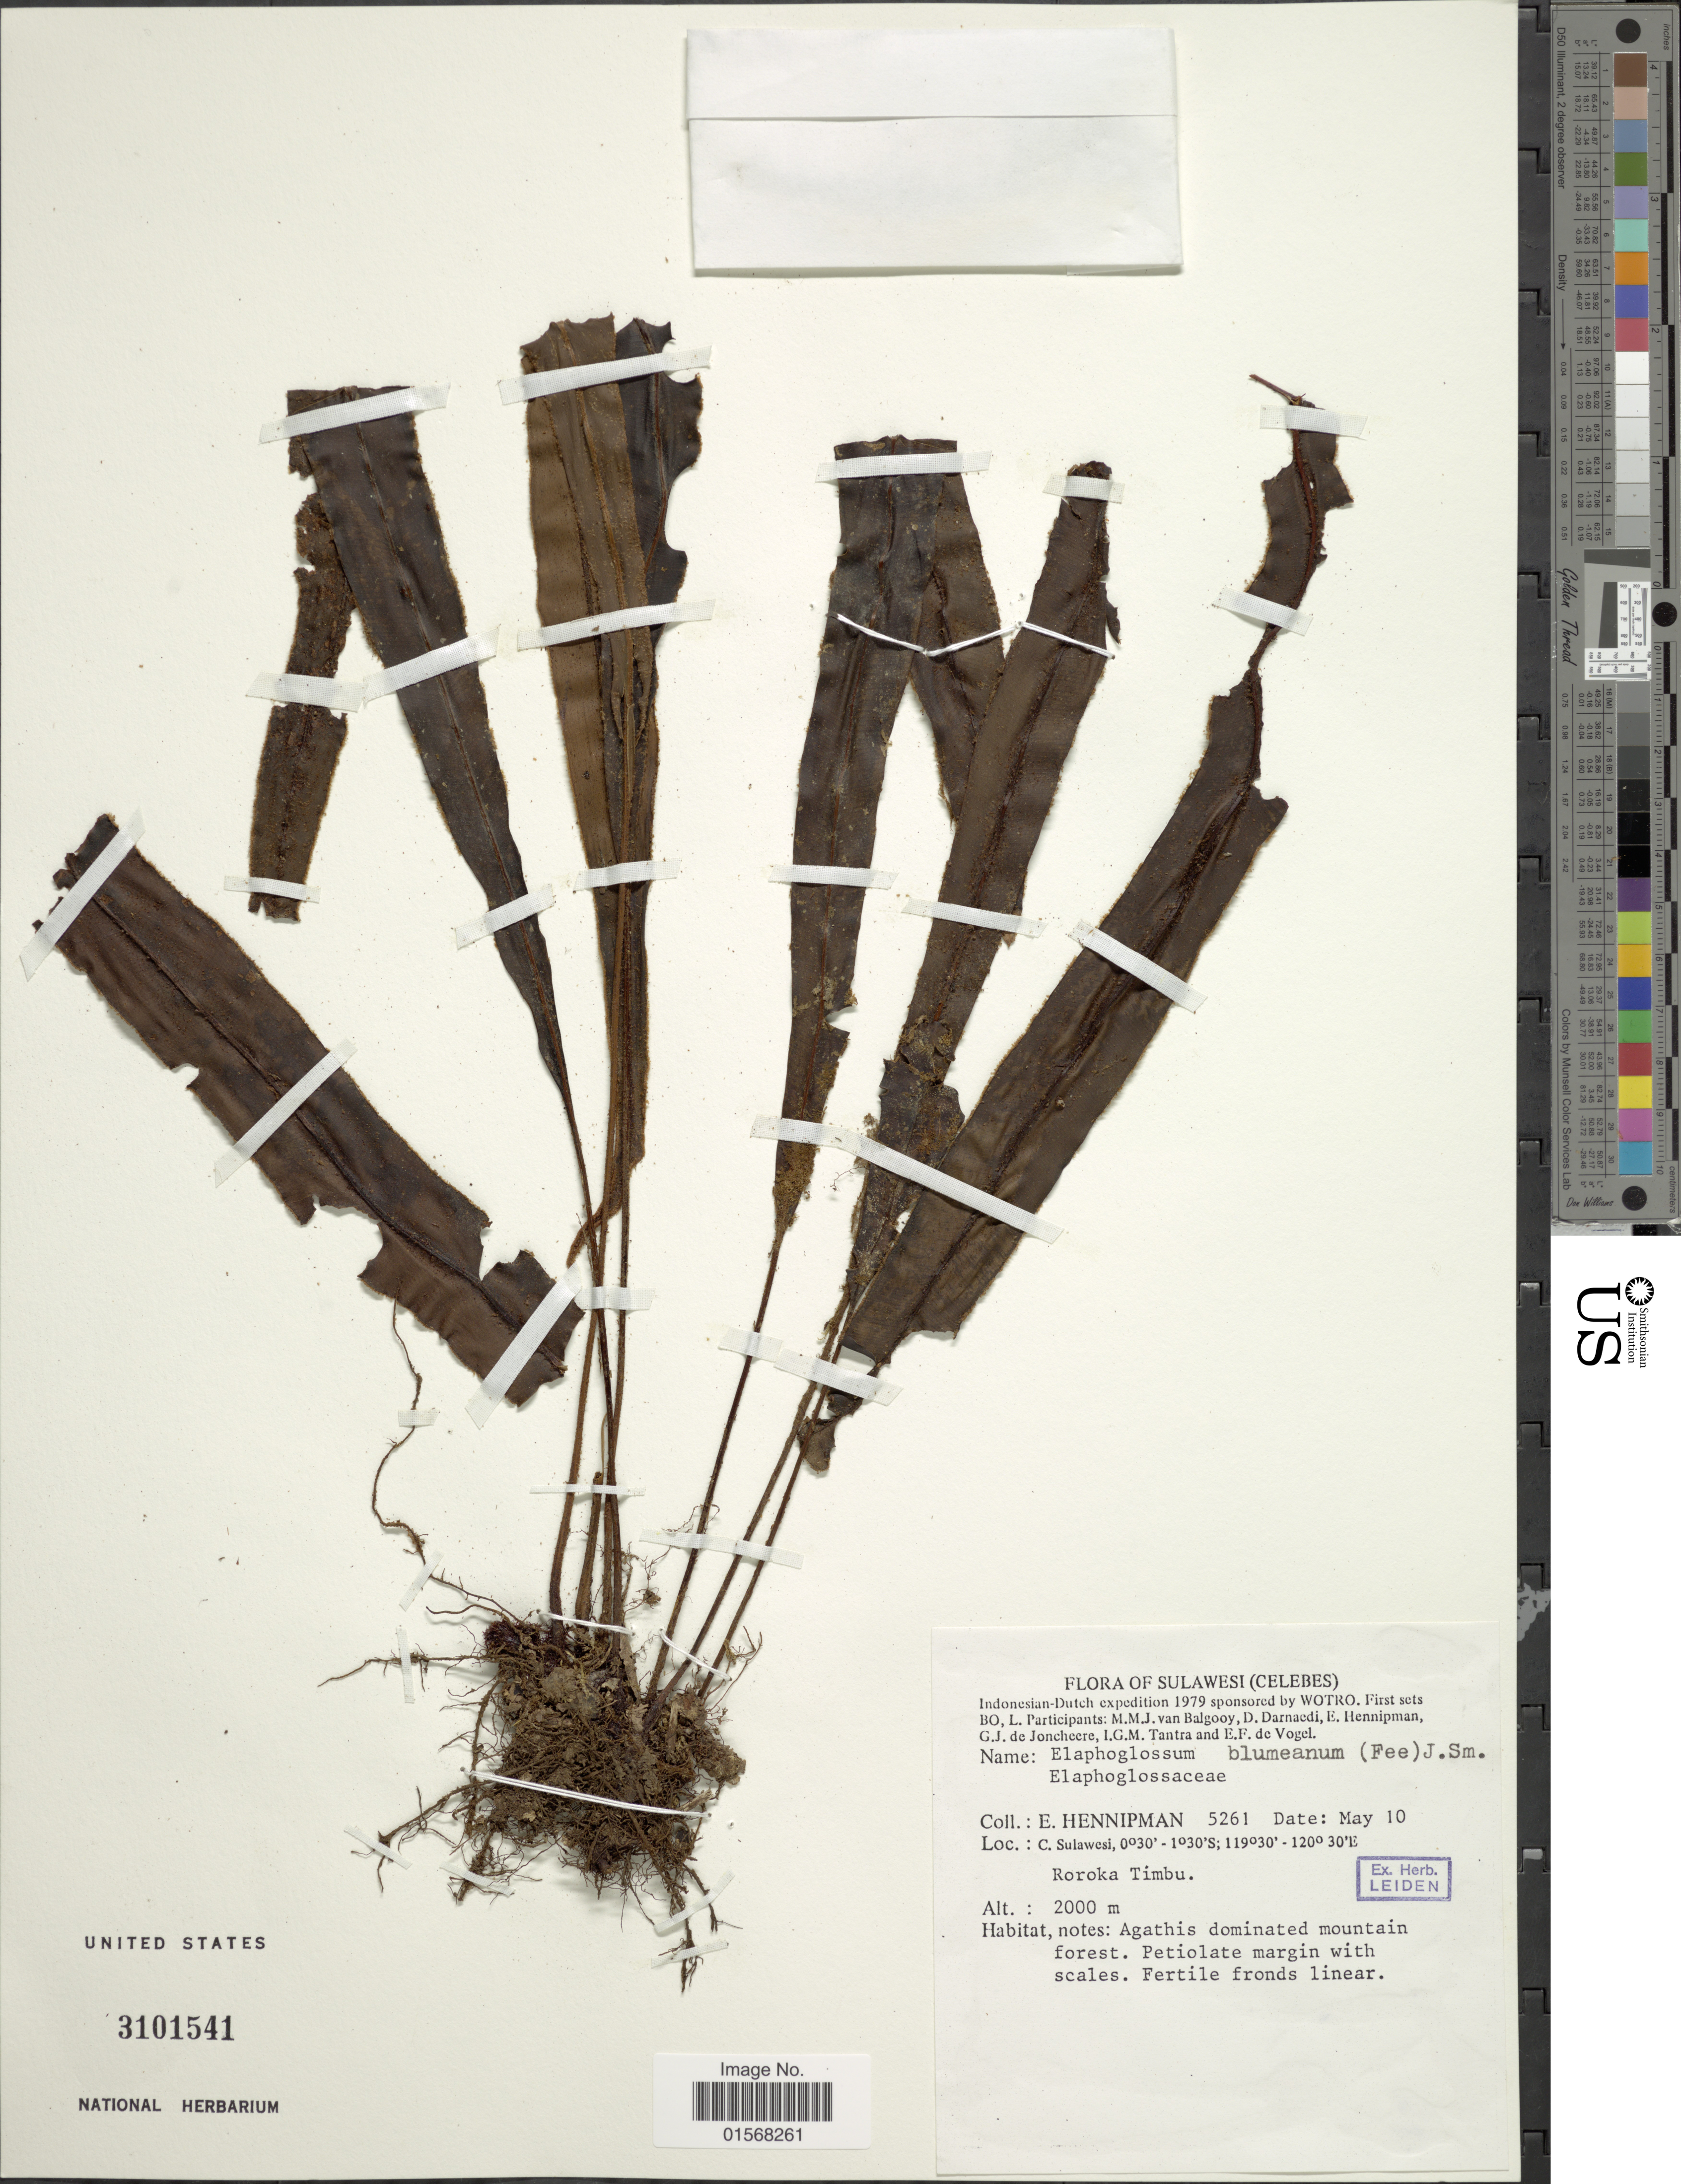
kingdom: Plantae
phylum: Tracheophyta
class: Polypodiopsida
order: Polypodiales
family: Dryopteridaceae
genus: Elaphoglossum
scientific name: Elaphoglossum blumeanum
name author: (Fée) J. Sm.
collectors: E. Hennipman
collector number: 5261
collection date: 1979-05-10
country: Indonesia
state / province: Sulawesi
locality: Sulawesi (Celebes), C. Sulawesi, Roroka Timbu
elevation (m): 2000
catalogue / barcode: US 3101541